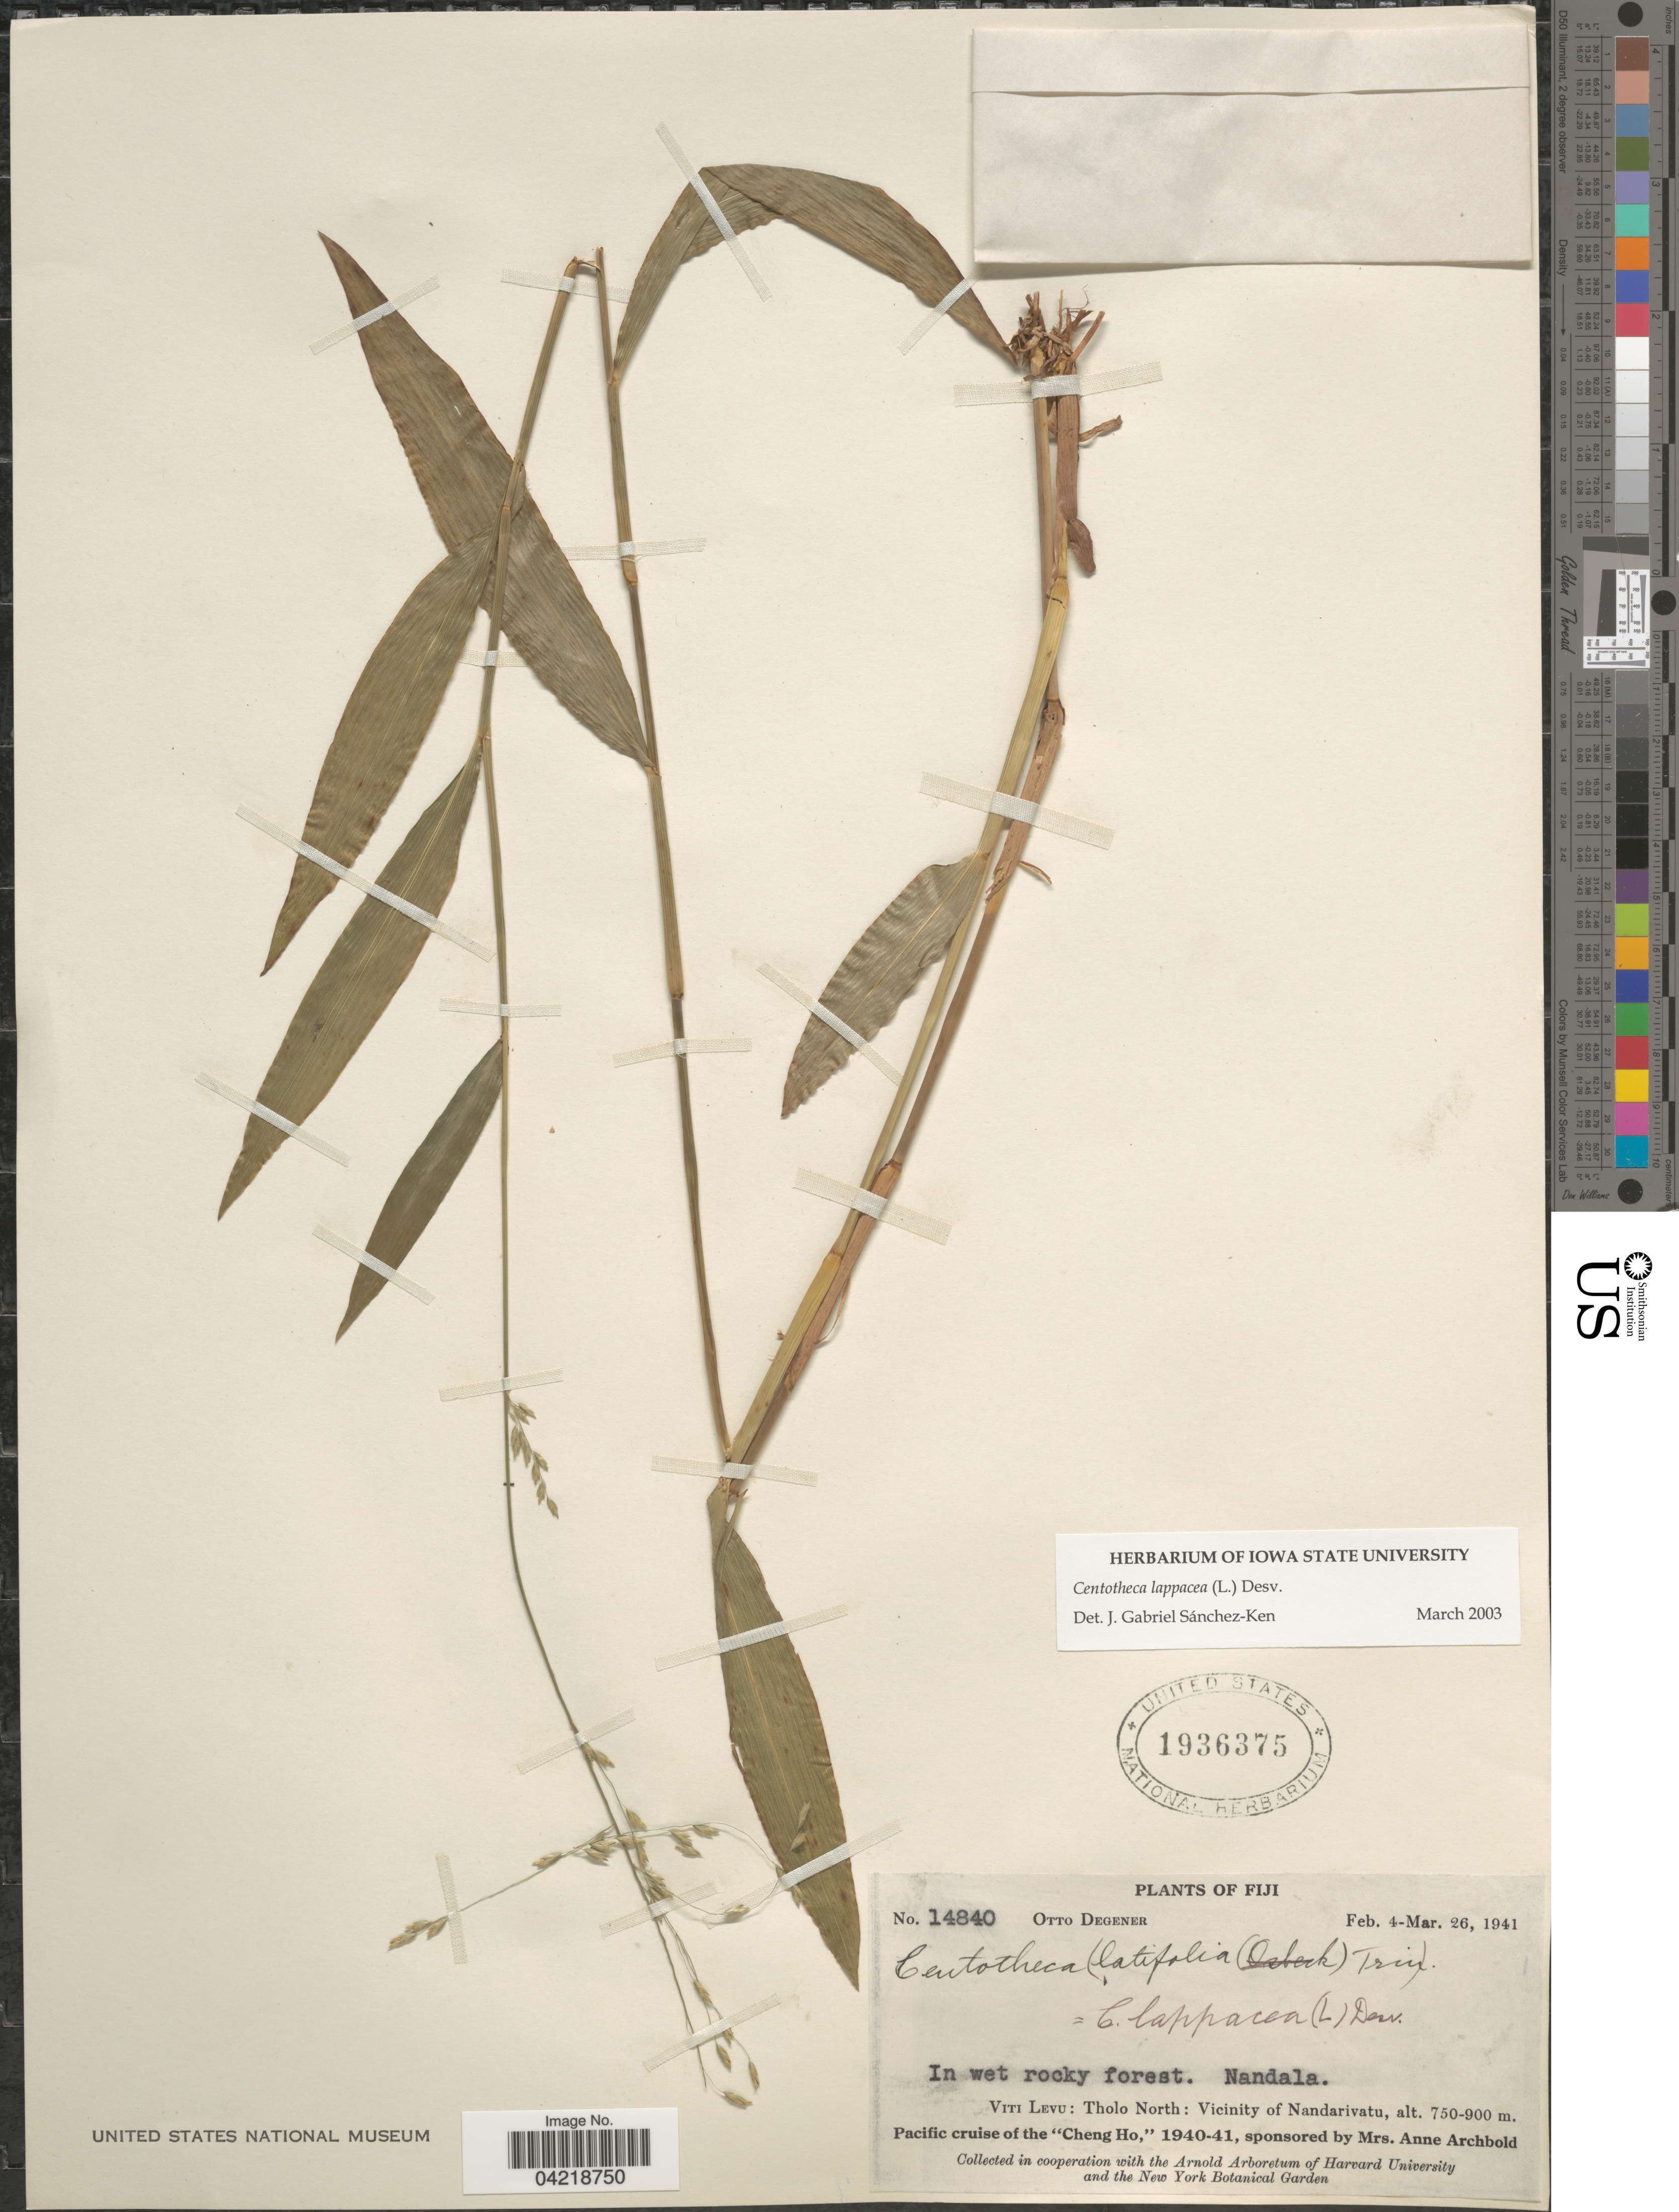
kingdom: Plantae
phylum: Tracheophyta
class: Liliopsida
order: Poales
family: Poaceae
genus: Centotheca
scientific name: Centotheca lappacea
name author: (L.) Desv.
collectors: O. Degener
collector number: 14840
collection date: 1941-02-04/1941-03-26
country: Fiji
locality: Viti Levu: Tholo North: Vicinity of Nandarivatu.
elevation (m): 750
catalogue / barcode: US 1936375